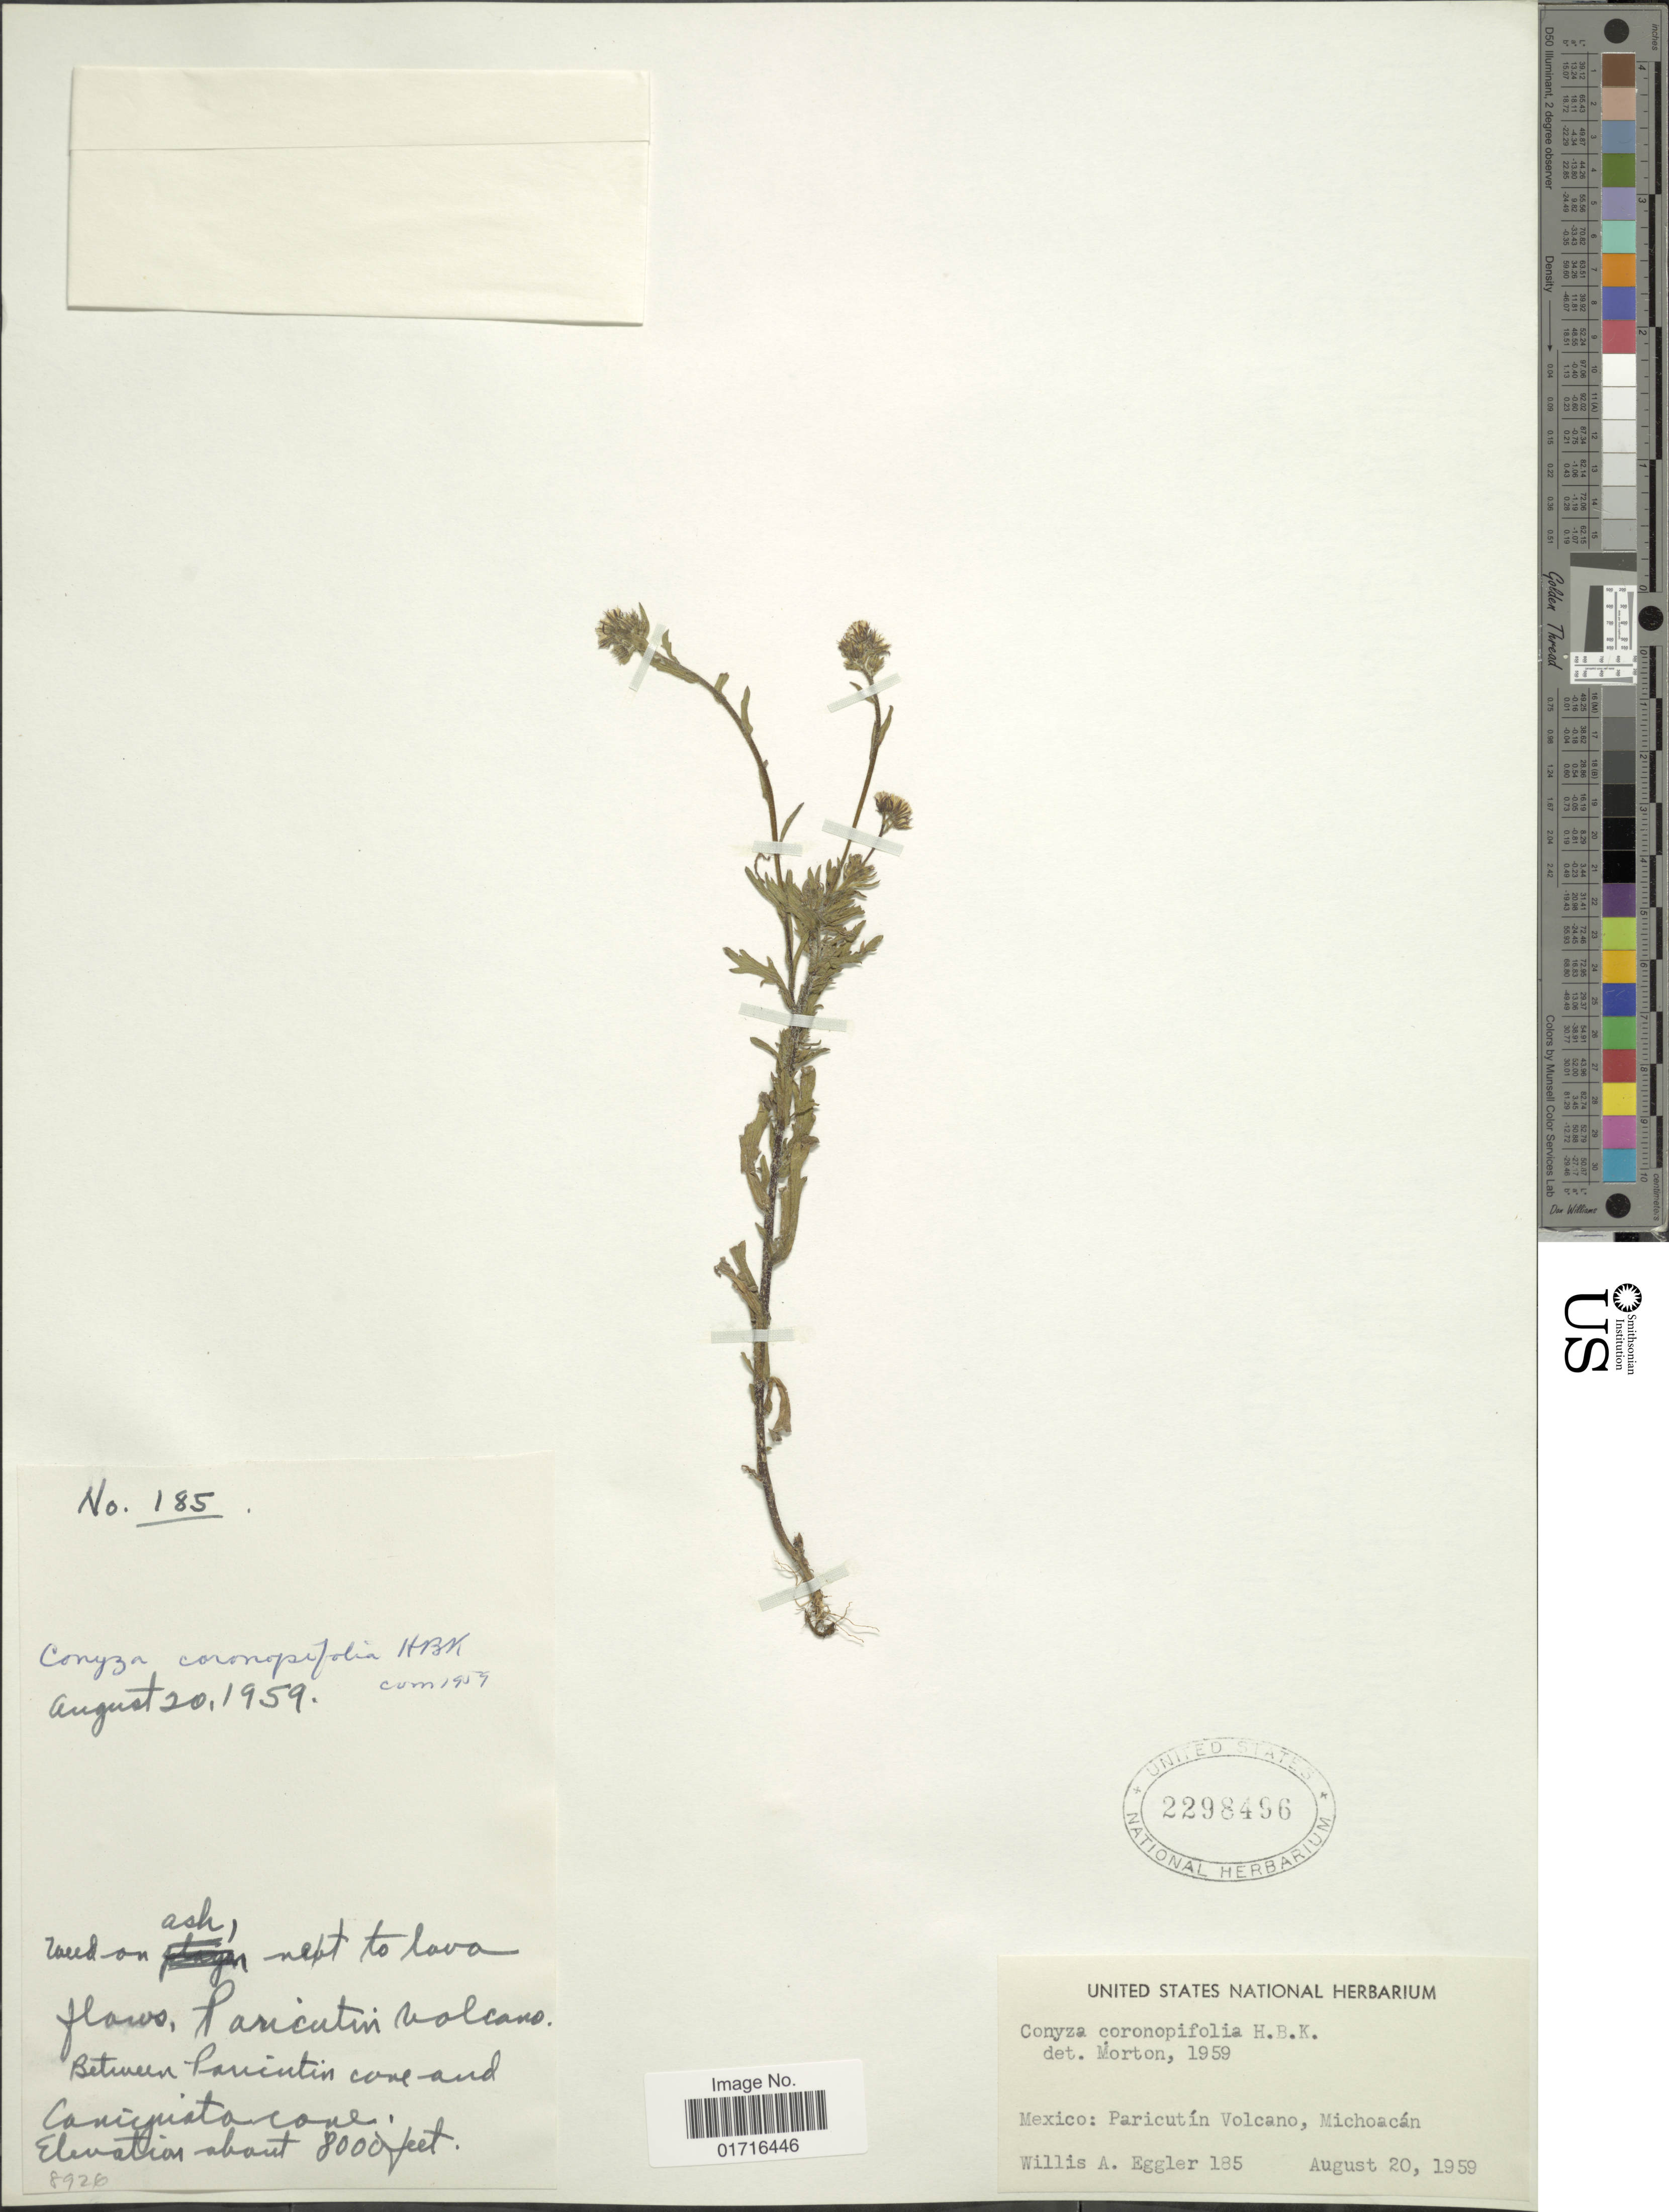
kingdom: Plantae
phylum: Tracheophyta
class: Magnoliopsida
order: Asterales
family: Asteraceae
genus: Conyza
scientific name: Conyza coronopifolia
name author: Kunth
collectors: W. A. Eggler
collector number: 185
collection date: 1959-08-20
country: Mexico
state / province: Michoacán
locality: Paricutin Volcano, between Paricutin cove and Canuiata Cove [interpreted]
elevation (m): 2438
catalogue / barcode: US 2298496